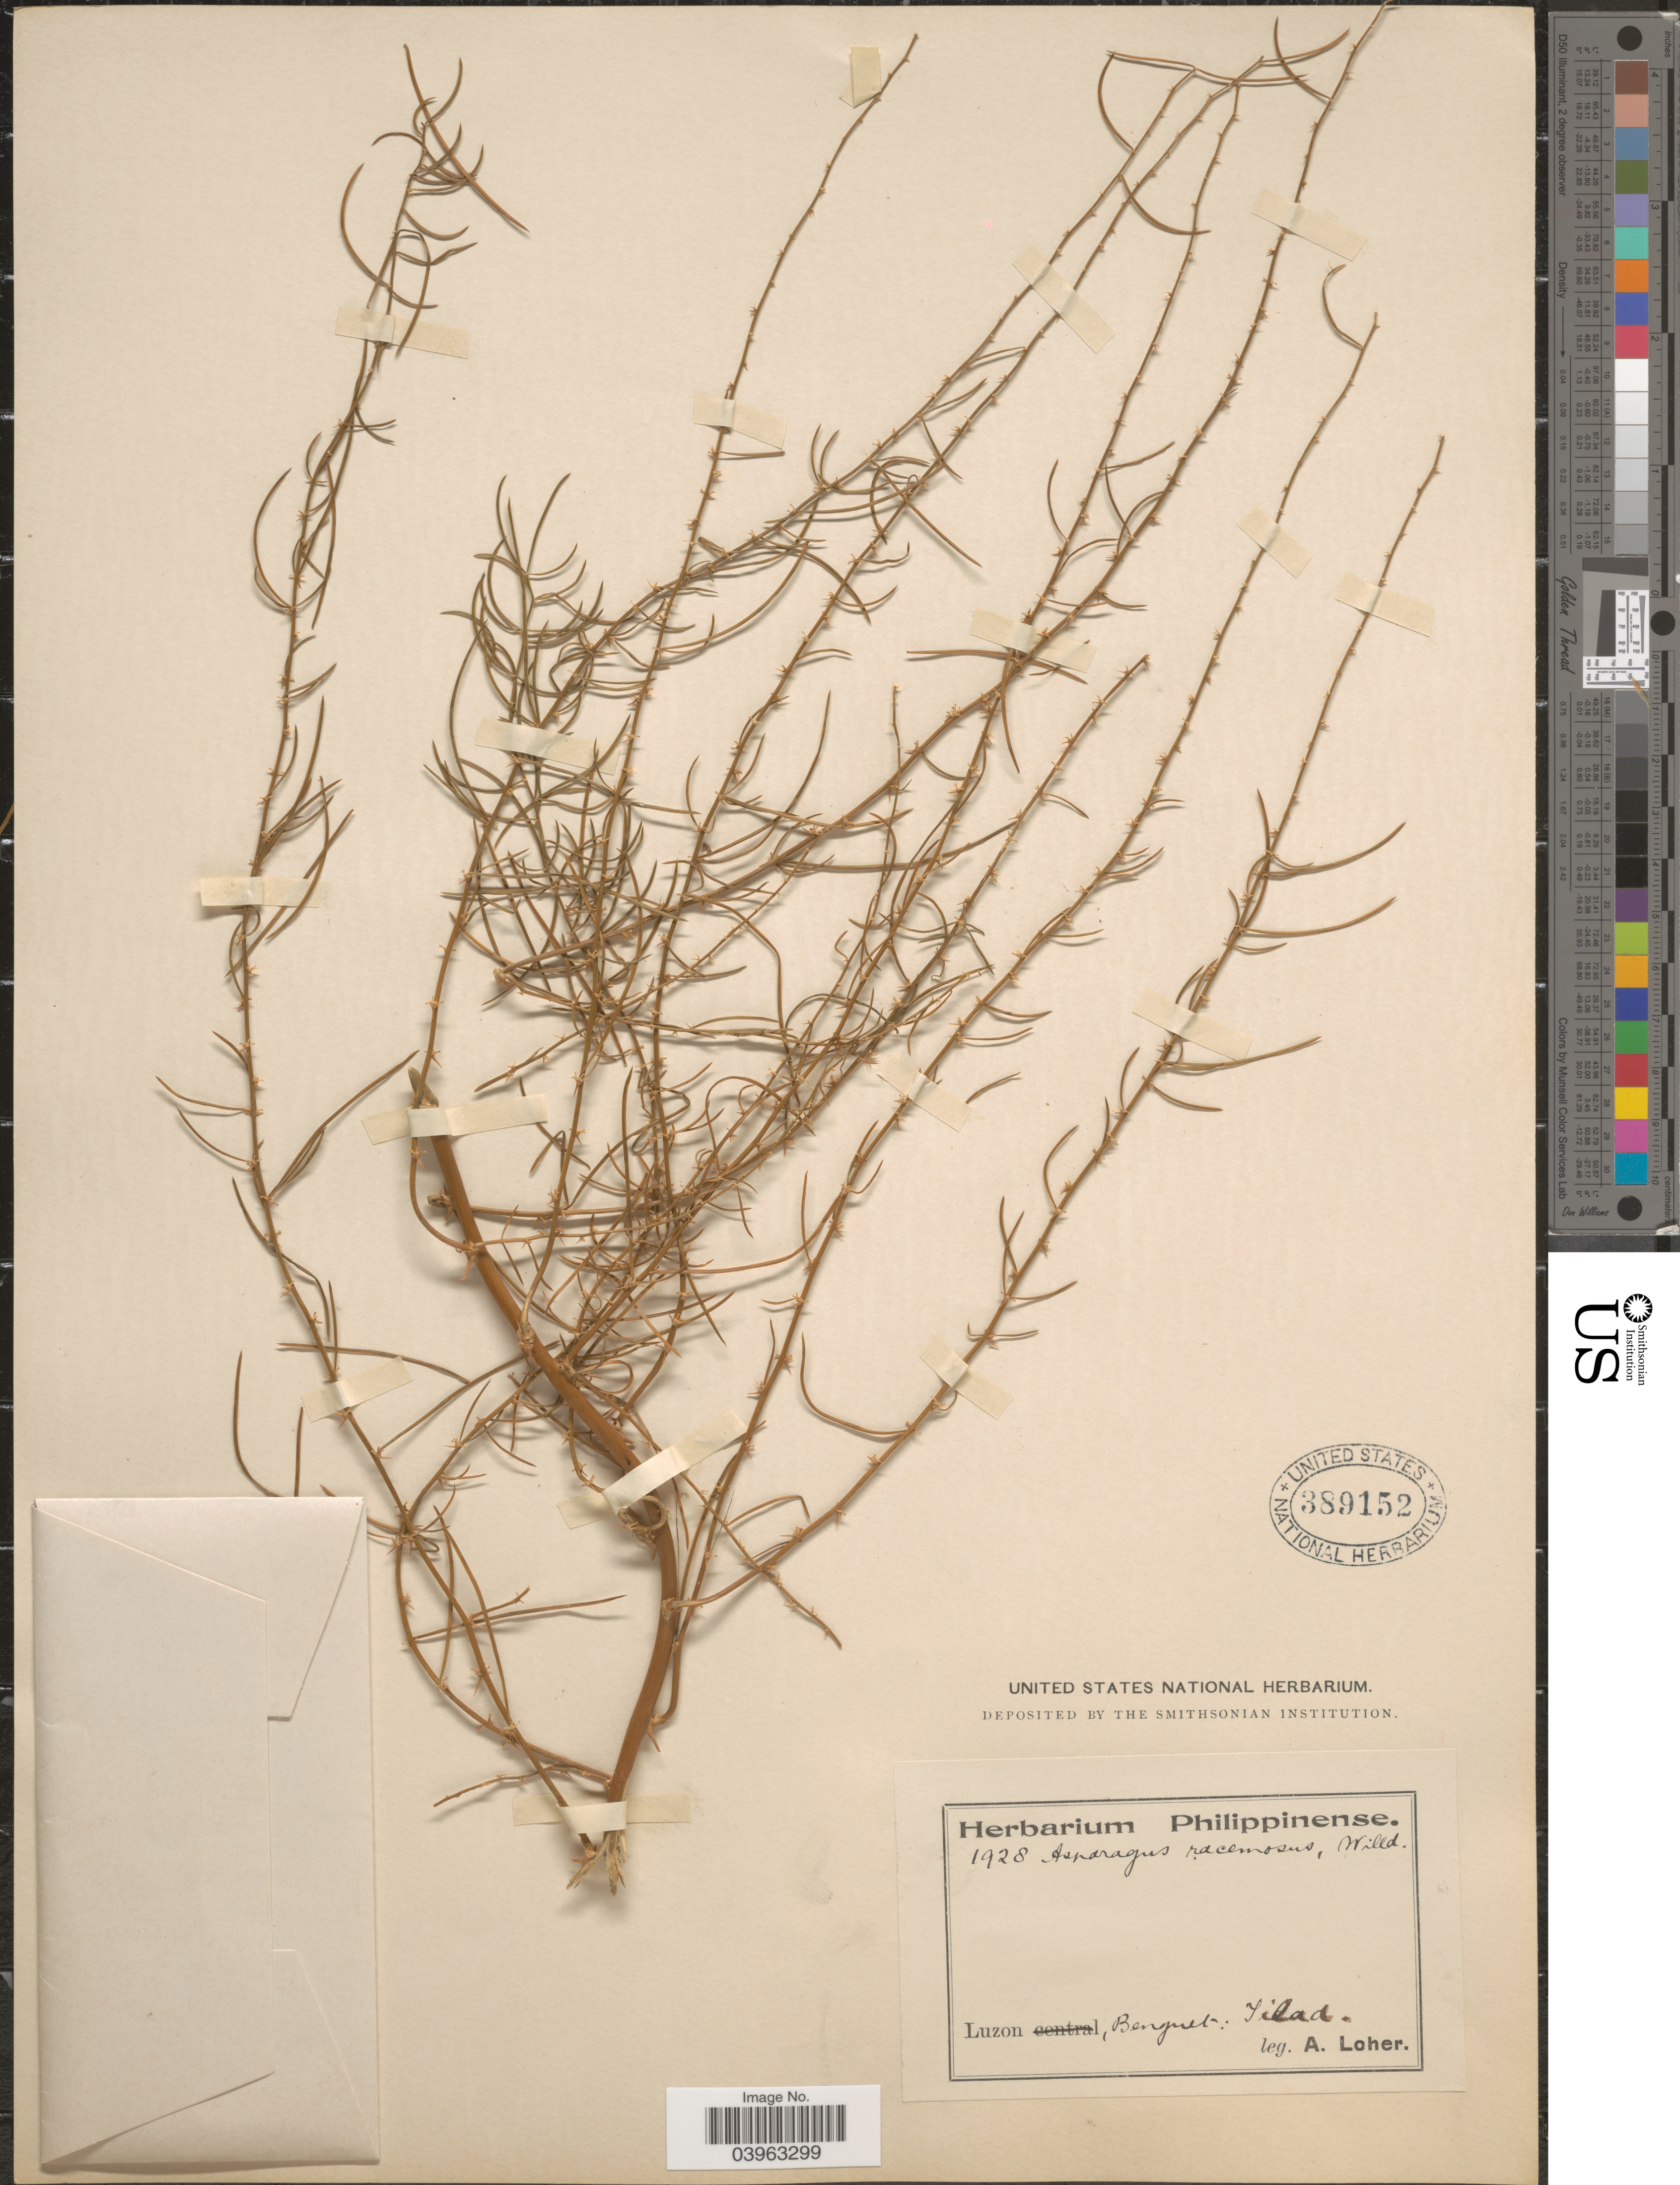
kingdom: Plantae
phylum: Tracheophyta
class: Liliopsida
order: Asparagales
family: Asparagaceae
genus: Asparagus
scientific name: Asparagus racemosus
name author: Willd.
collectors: A. Loher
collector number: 1928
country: Philippines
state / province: Cordillera (Administrative Region)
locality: Benguet, Tilad.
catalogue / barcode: US 389152